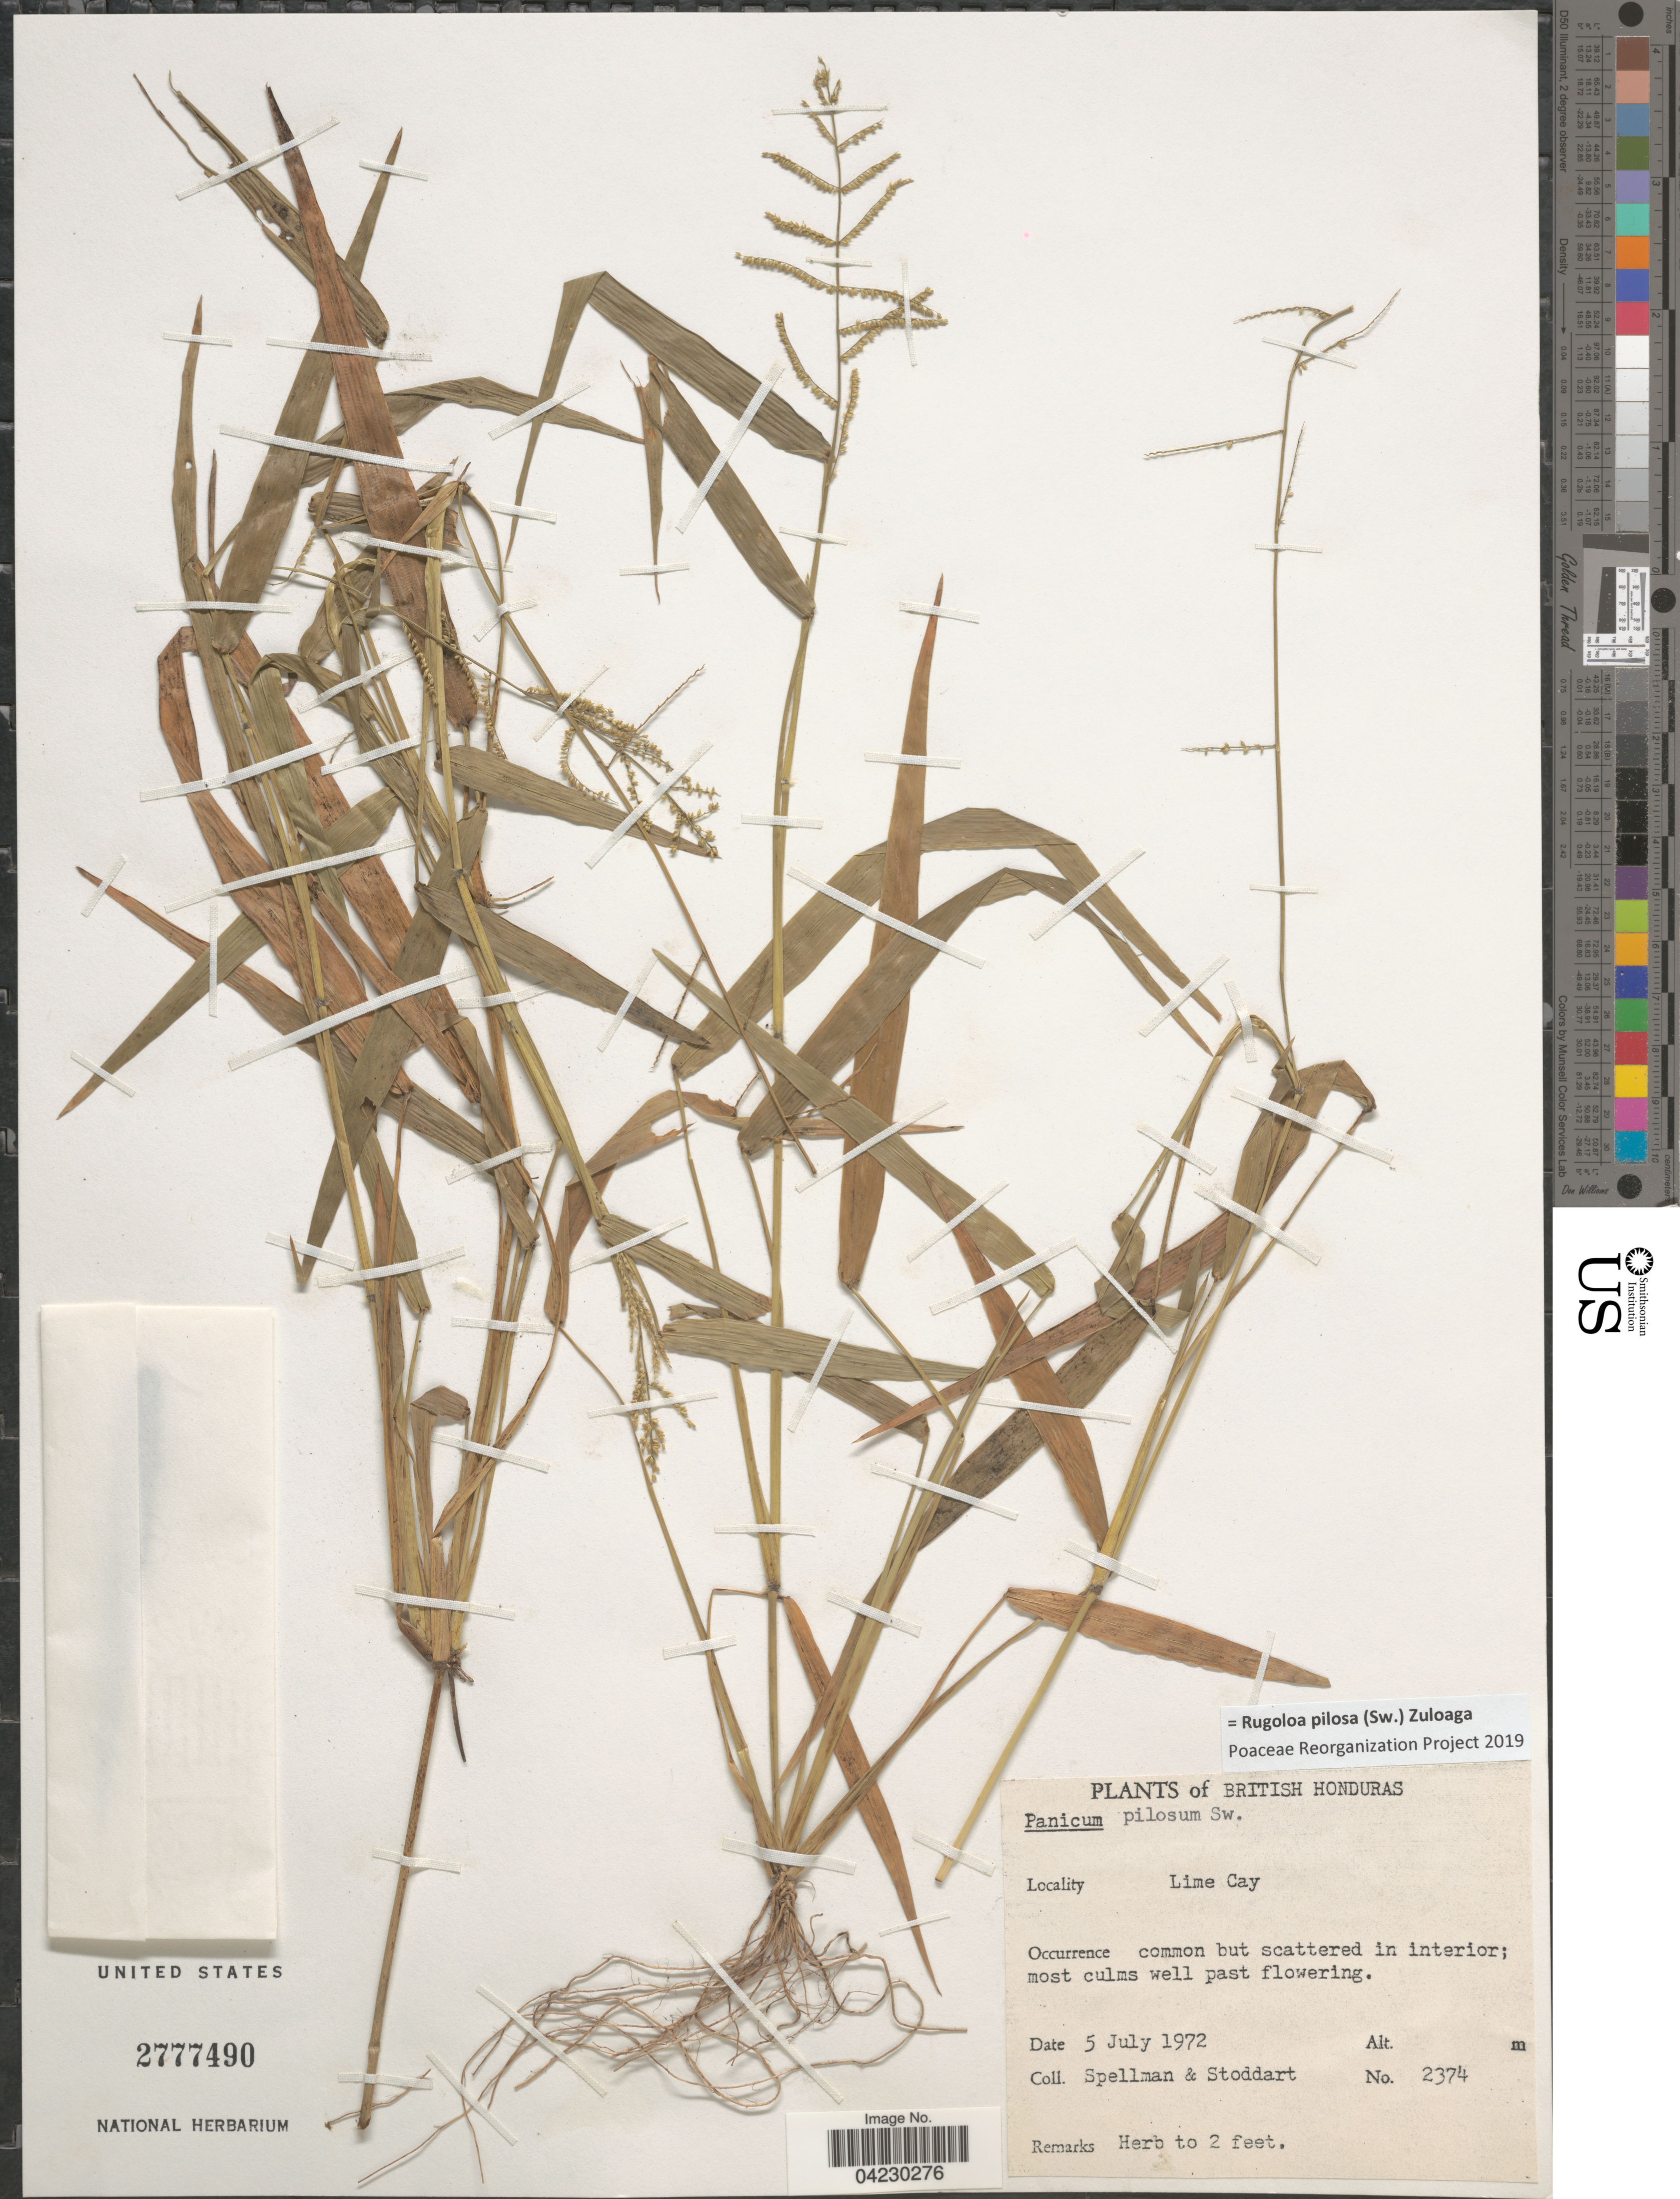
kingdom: Plantae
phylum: Tracheophyta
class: Liliopsida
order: Poales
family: Poaceae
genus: Rugoloa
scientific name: Rugoloa pilosa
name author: (Sw.) Zuloaga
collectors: Spellman, -- & -. Stoddart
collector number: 2374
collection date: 1972-07-05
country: Belize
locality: British Honduras. Lime Cay.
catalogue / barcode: US 2777490